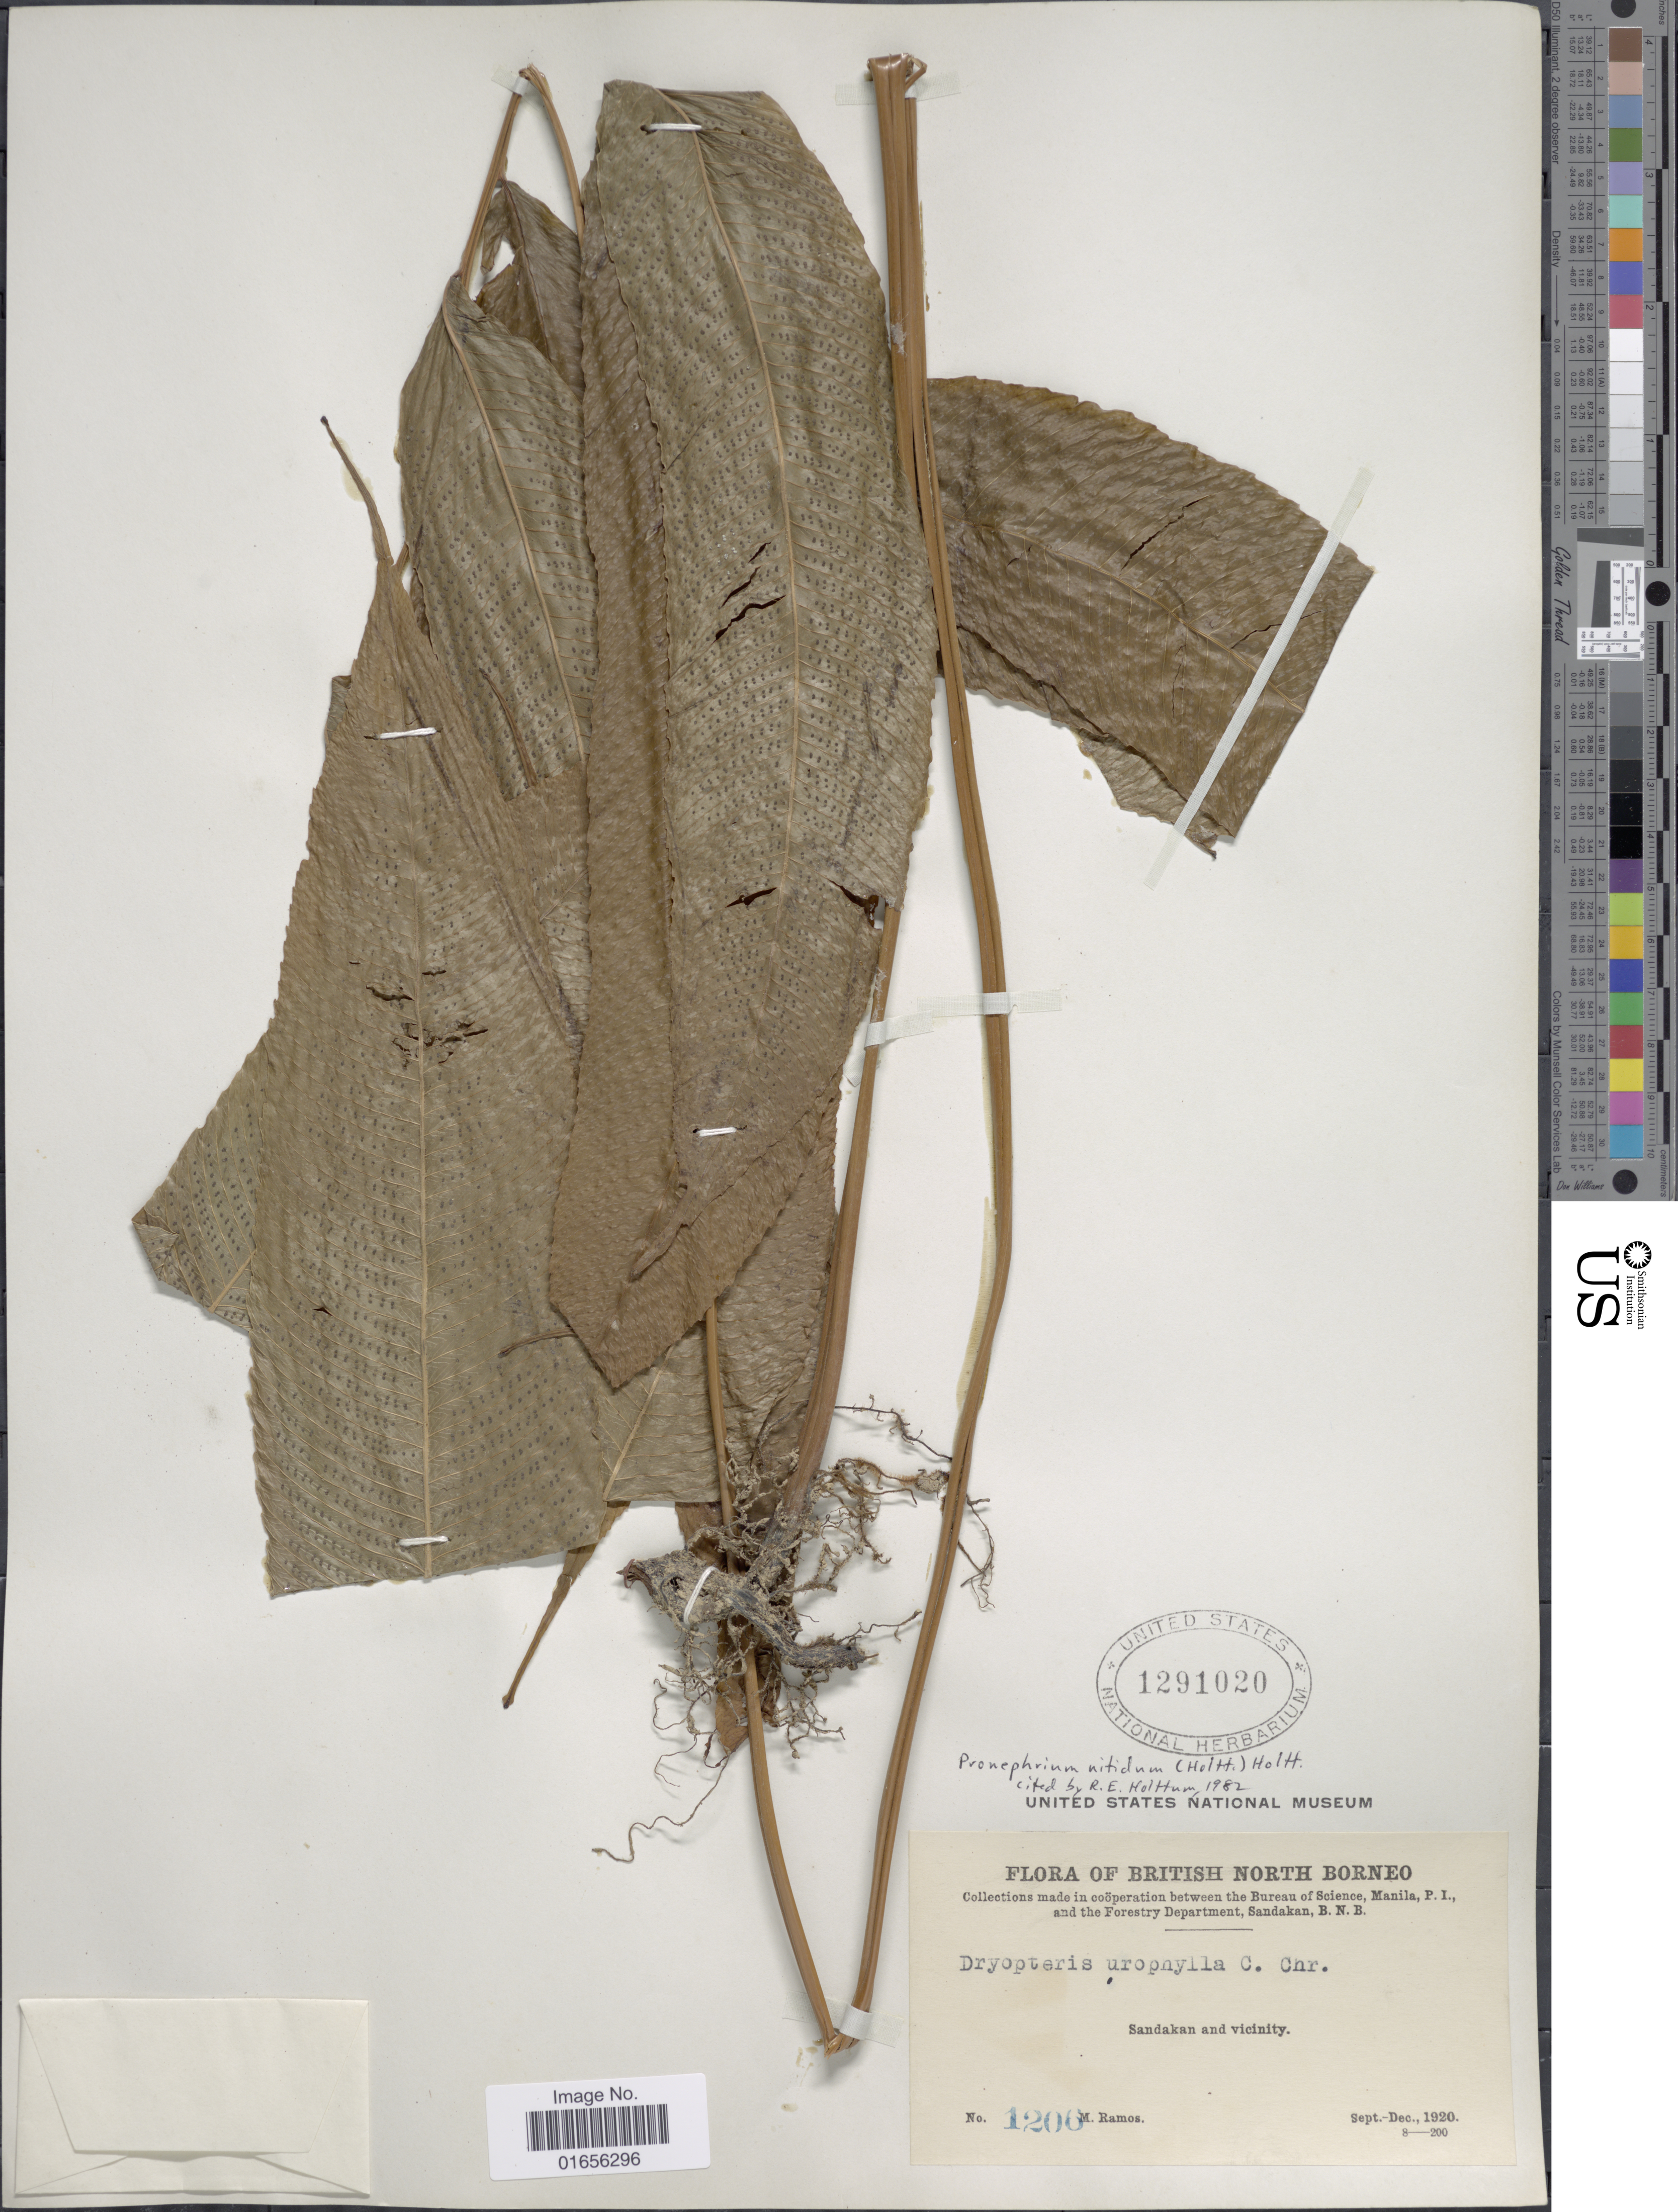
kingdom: Plantae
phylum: Tracheophyta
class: Polypodiopsida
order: Polypodiales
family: Thelypteridaceae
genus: Pronephrium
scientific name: Pronephrium nitidum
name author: Holttum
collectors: M. Ramos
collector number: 1206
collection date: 1920-09/1920-12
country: Malaysia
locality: British North Borneo, Sandakan and Vicinity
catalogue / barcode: US 1291020